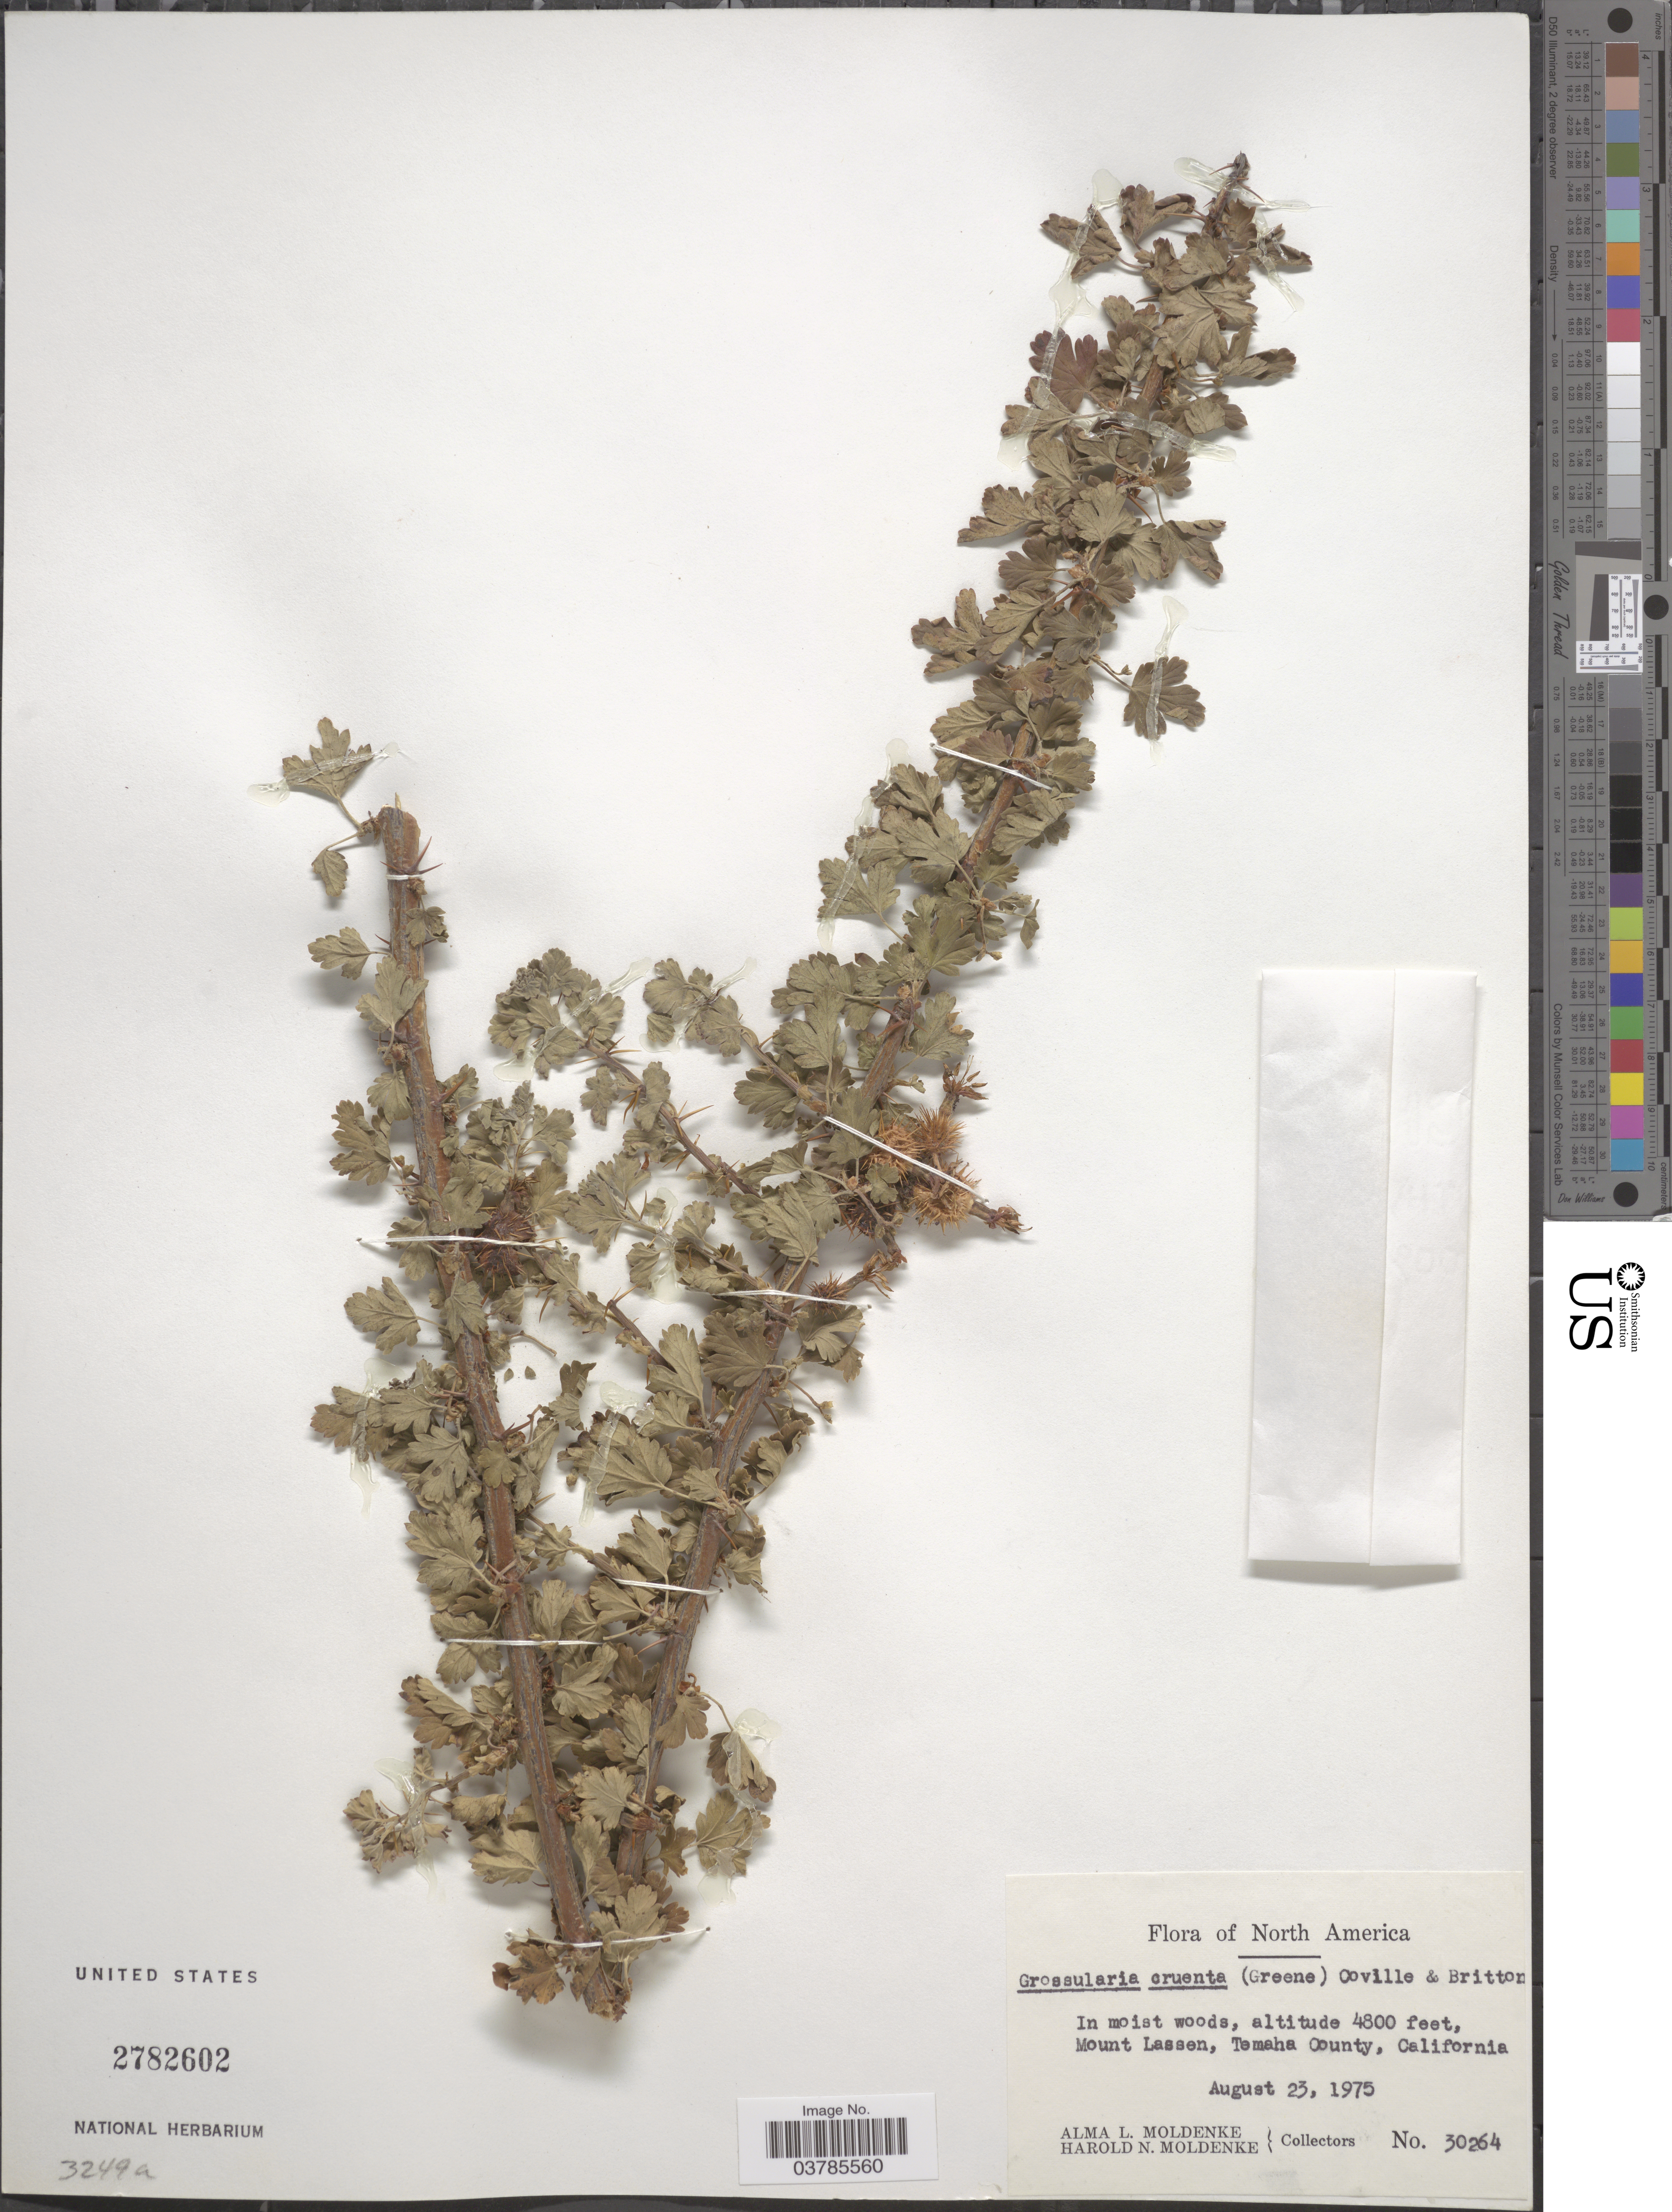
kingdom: Plantae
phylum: Tracheophyta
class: Magnoliopsida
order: Saxifragales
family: Grossulariaceae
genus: Ribes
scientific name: Ribes roezlii var. cruentum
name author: (Greene) Rehder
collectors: A. L. Moldenke & H. N. Moldenke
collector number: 30264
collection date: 1975-08-23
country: United States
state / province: California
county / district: Tehama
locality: Mount Lassen, Temaha County.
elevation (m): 1463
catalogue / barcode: US 2782602